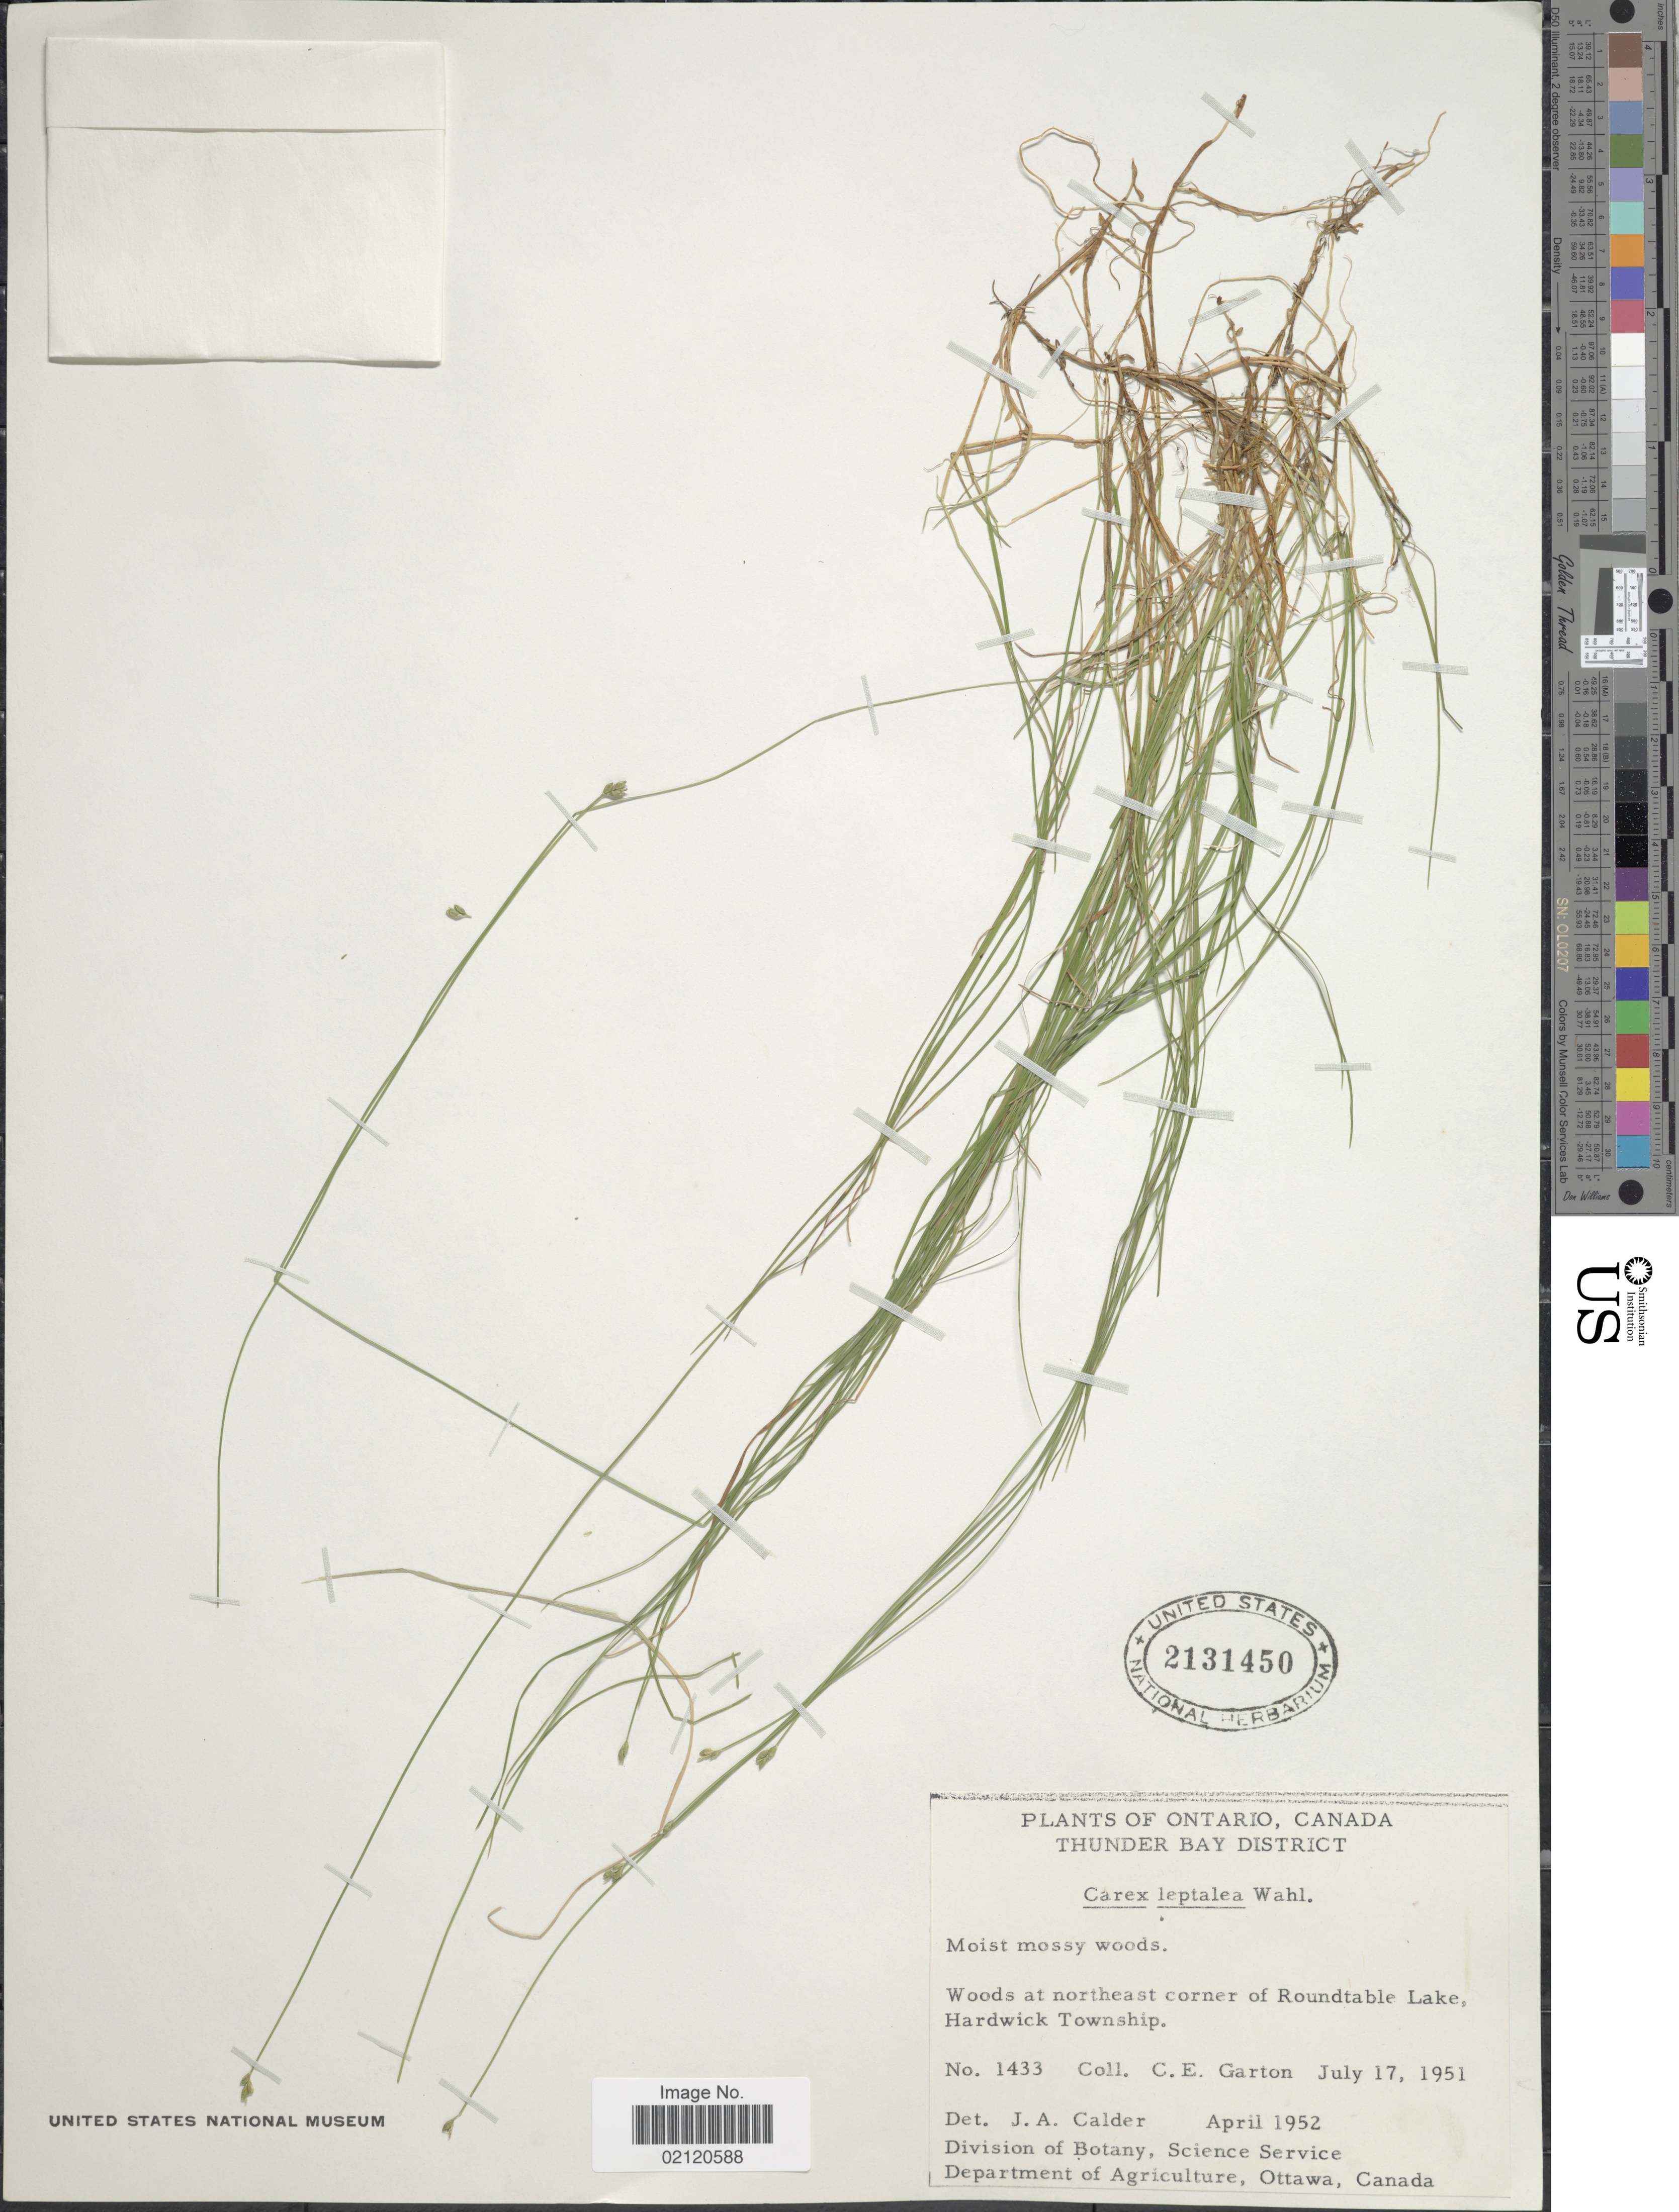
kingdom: Plantae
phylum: Tracheophyta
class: Liliopsida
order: Poales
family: Cyperaceae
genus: Carex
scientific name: Carex leptalea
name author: Wahlenb.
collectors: C. E. Garton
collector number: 1433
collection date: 1951-07-17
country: Canada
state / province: Ontario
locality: Thunder Bay District, Woods at northeast corner of Roundtable Lake, Hardwick Township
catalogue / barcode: US 2131450